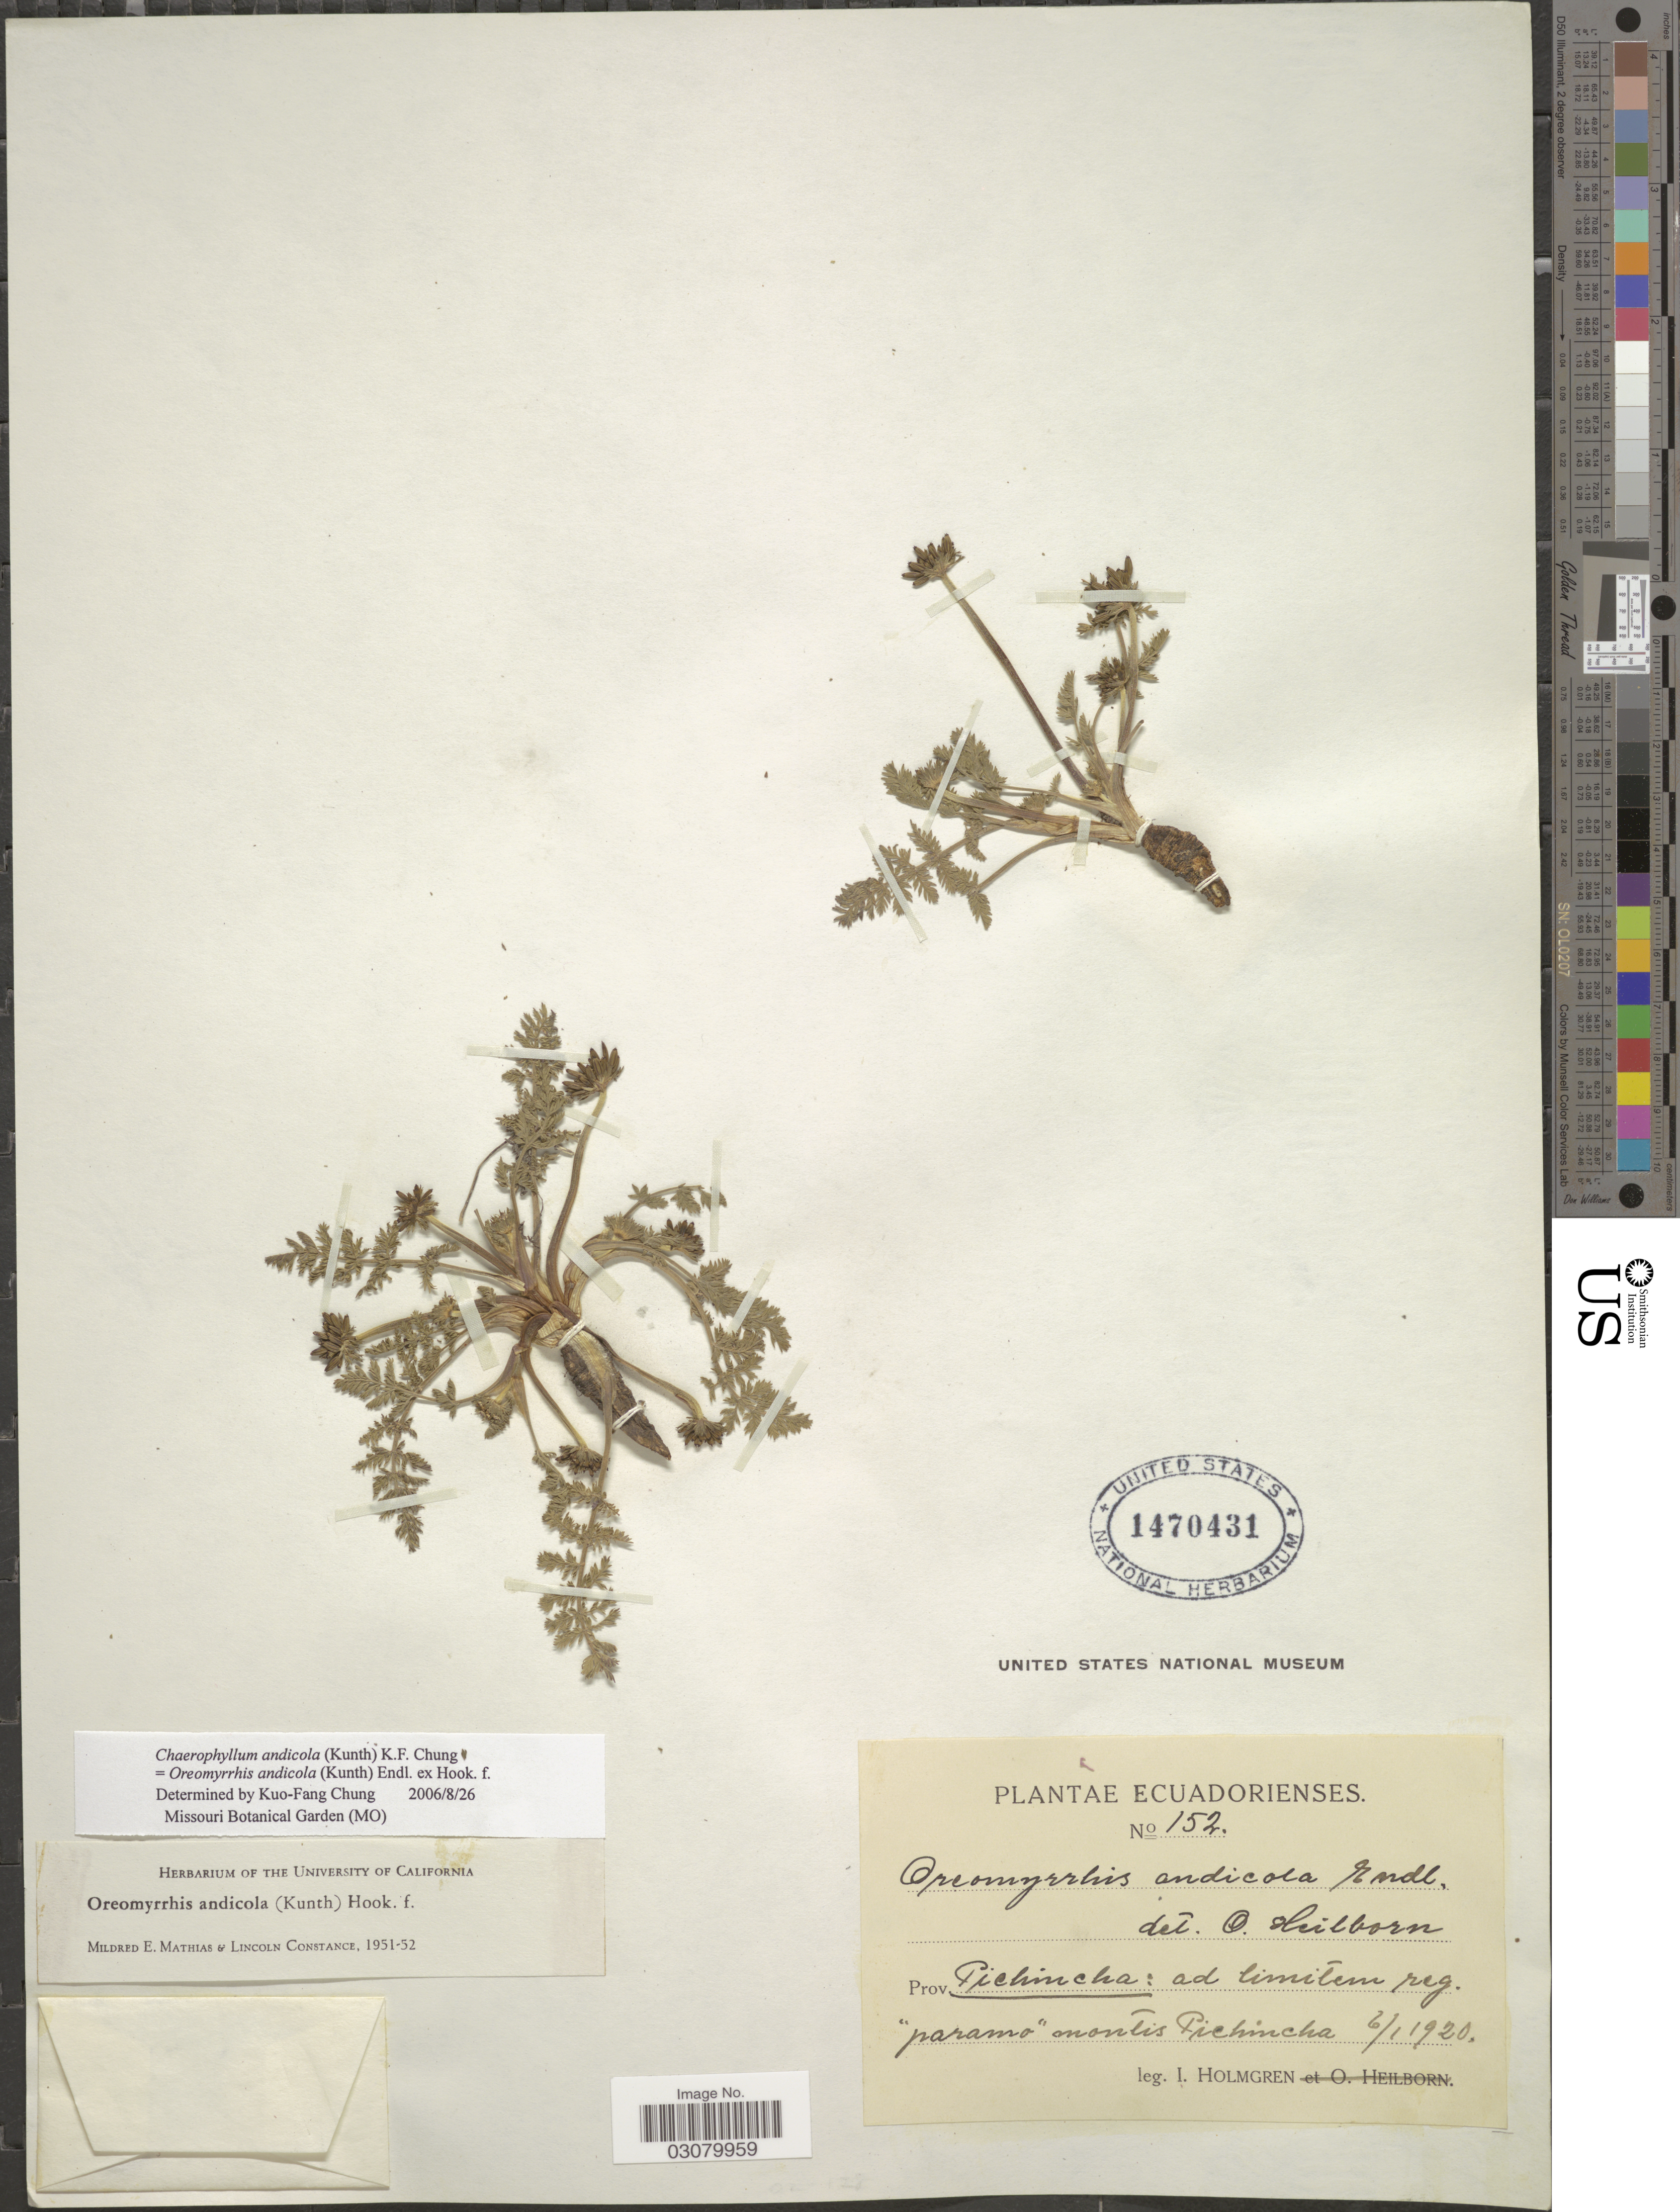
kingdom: Plantae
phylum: Tracheophyta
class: Magnoliopsida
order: Apiales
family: Apiaceae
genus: Oreomyrrhis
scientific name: Oreomyrrhis andicola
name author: (Kunth) Endl. ex Hook. f.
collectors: I. Holmgren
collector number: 152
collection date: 1920-01-06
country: Ecuador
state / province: Pichincha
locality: Ad limitem reg. "paramo" montis Pichincha.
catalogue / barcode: US 1470431